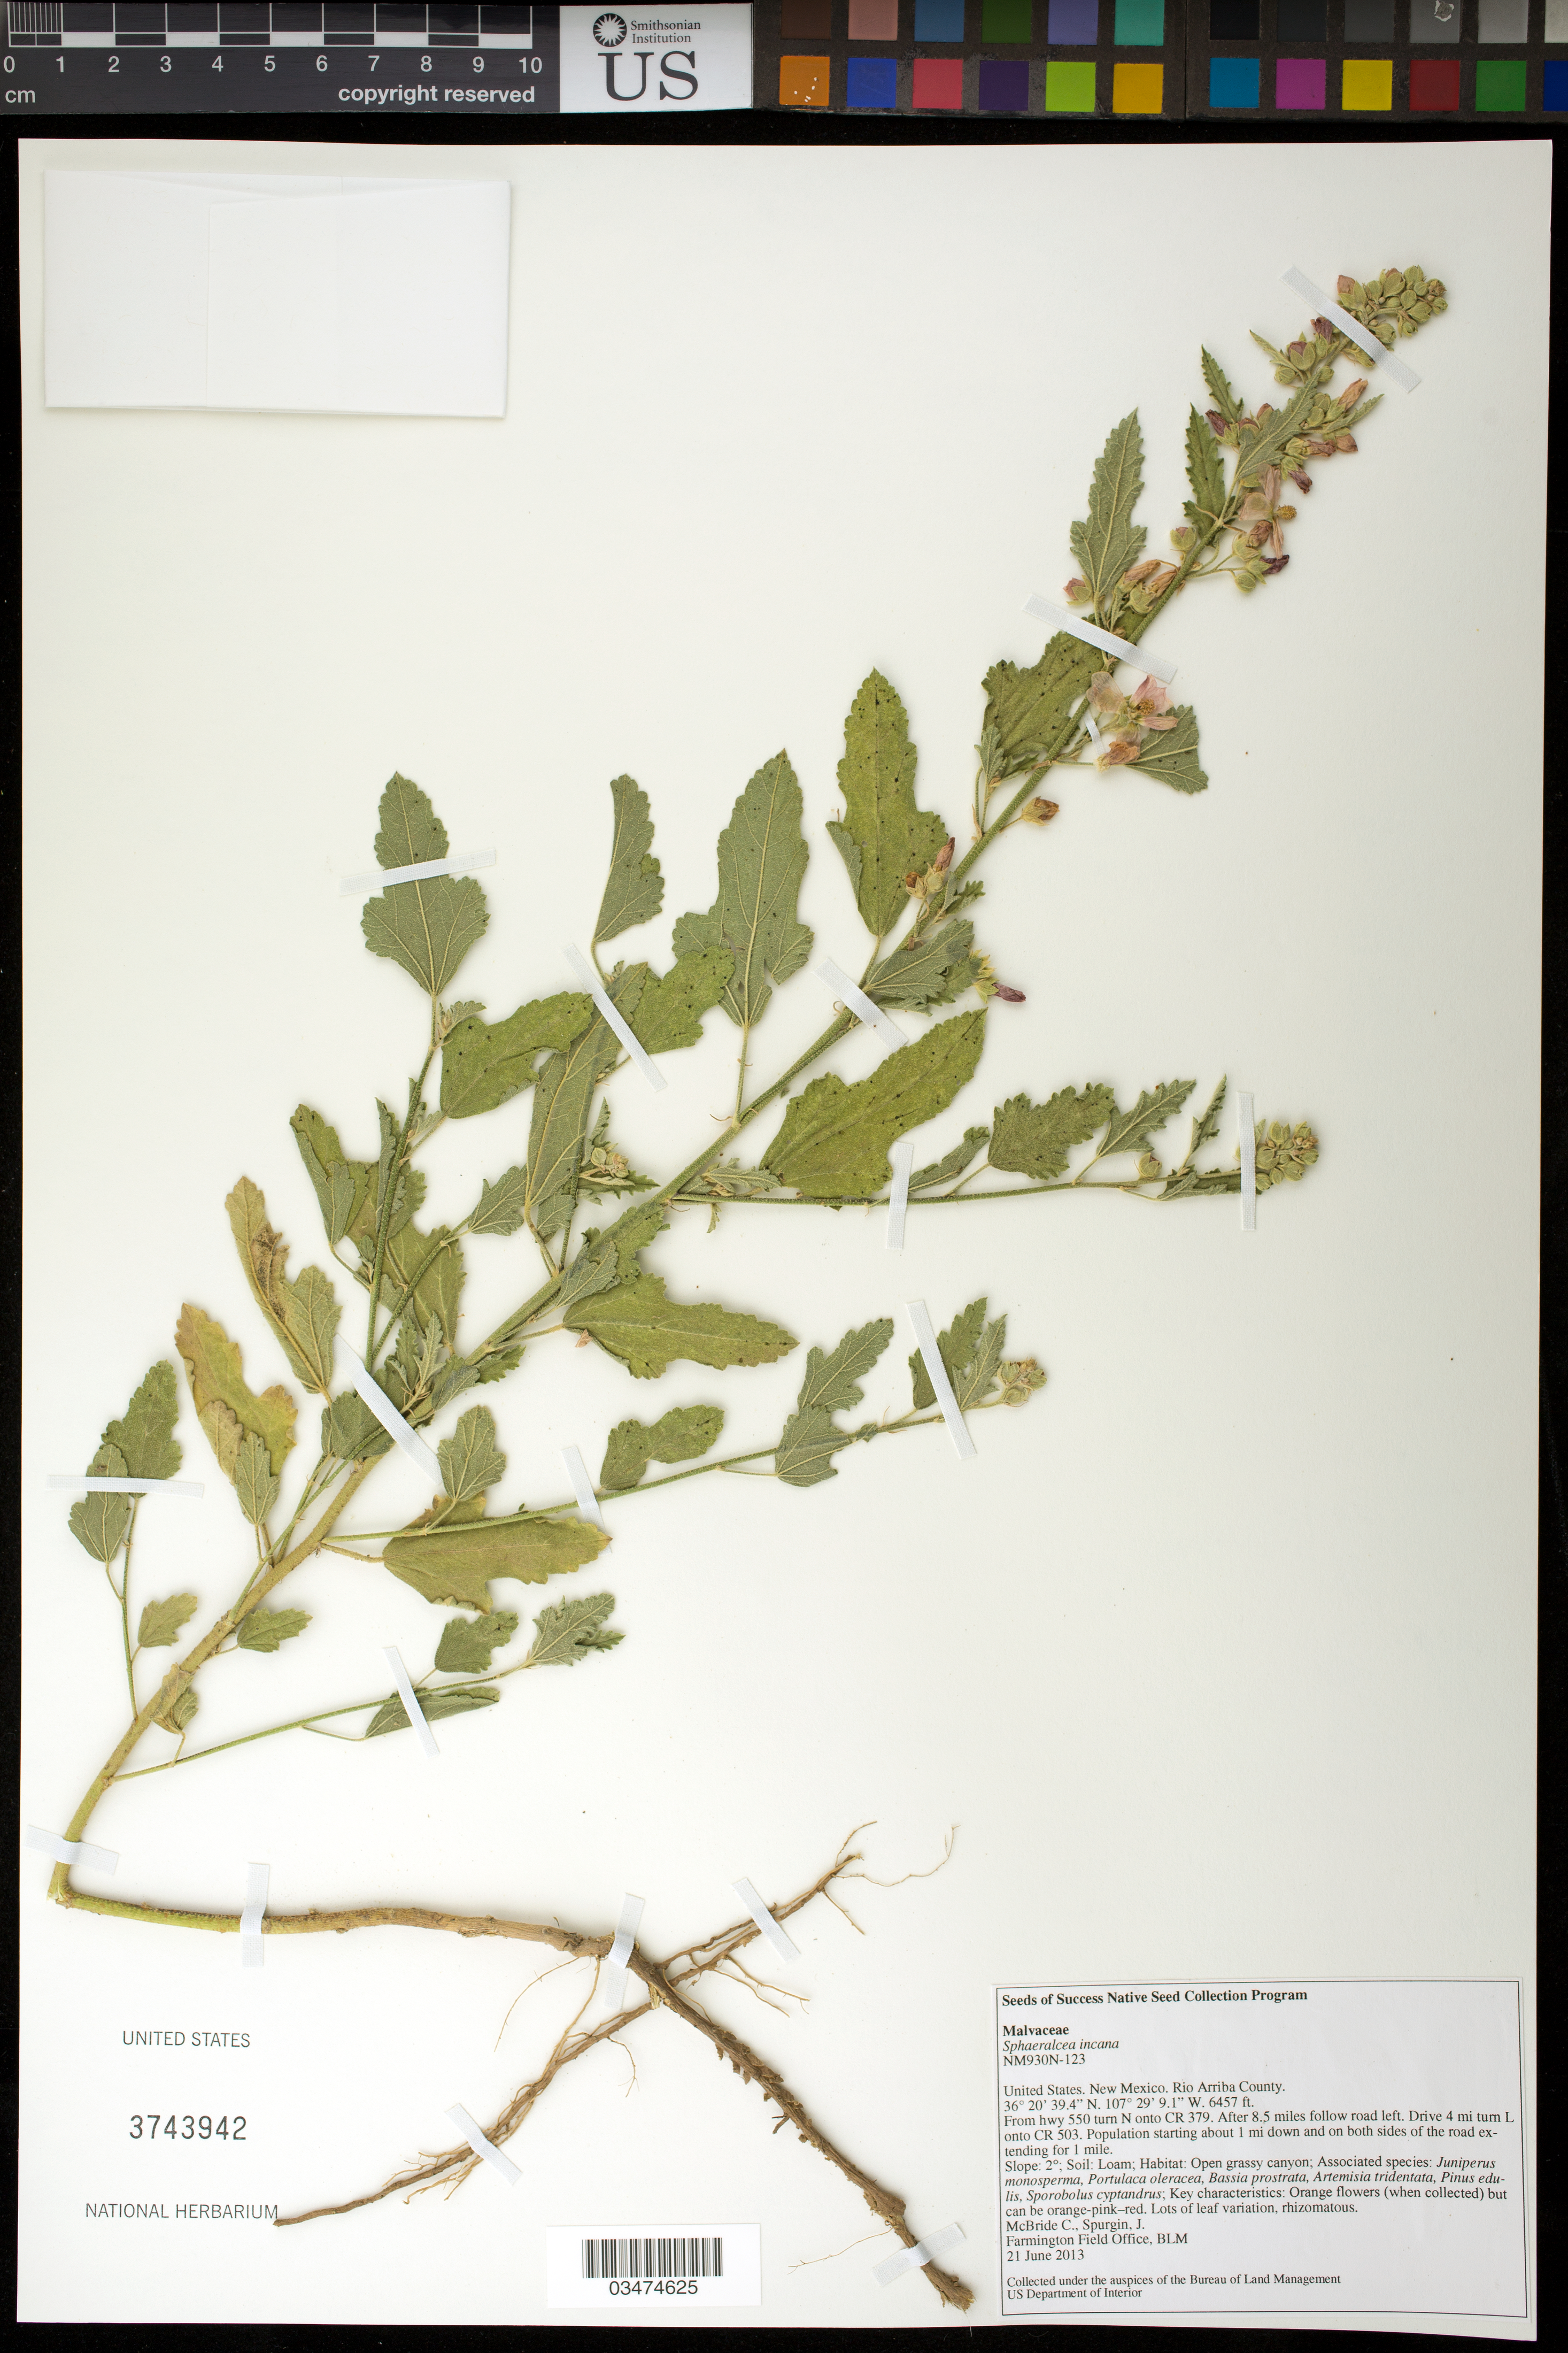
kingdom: Plantae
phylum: Tracheophyta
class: Magnoliopsida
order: Malvales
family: Malvaceae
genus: Sphaeralcea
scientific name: Sphaeralcea incana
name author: Torr.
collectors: C. McBride & J. Spurgin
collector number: NM930N-123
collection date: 2013-06-21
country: United States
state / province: New Mexico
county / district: Rio Arriba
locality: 8.5 mi. on CR 379, then on CR 503 about 1 mi.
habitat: Loam. Open grassy canyon.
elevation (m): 1968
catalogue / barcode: US 3743942